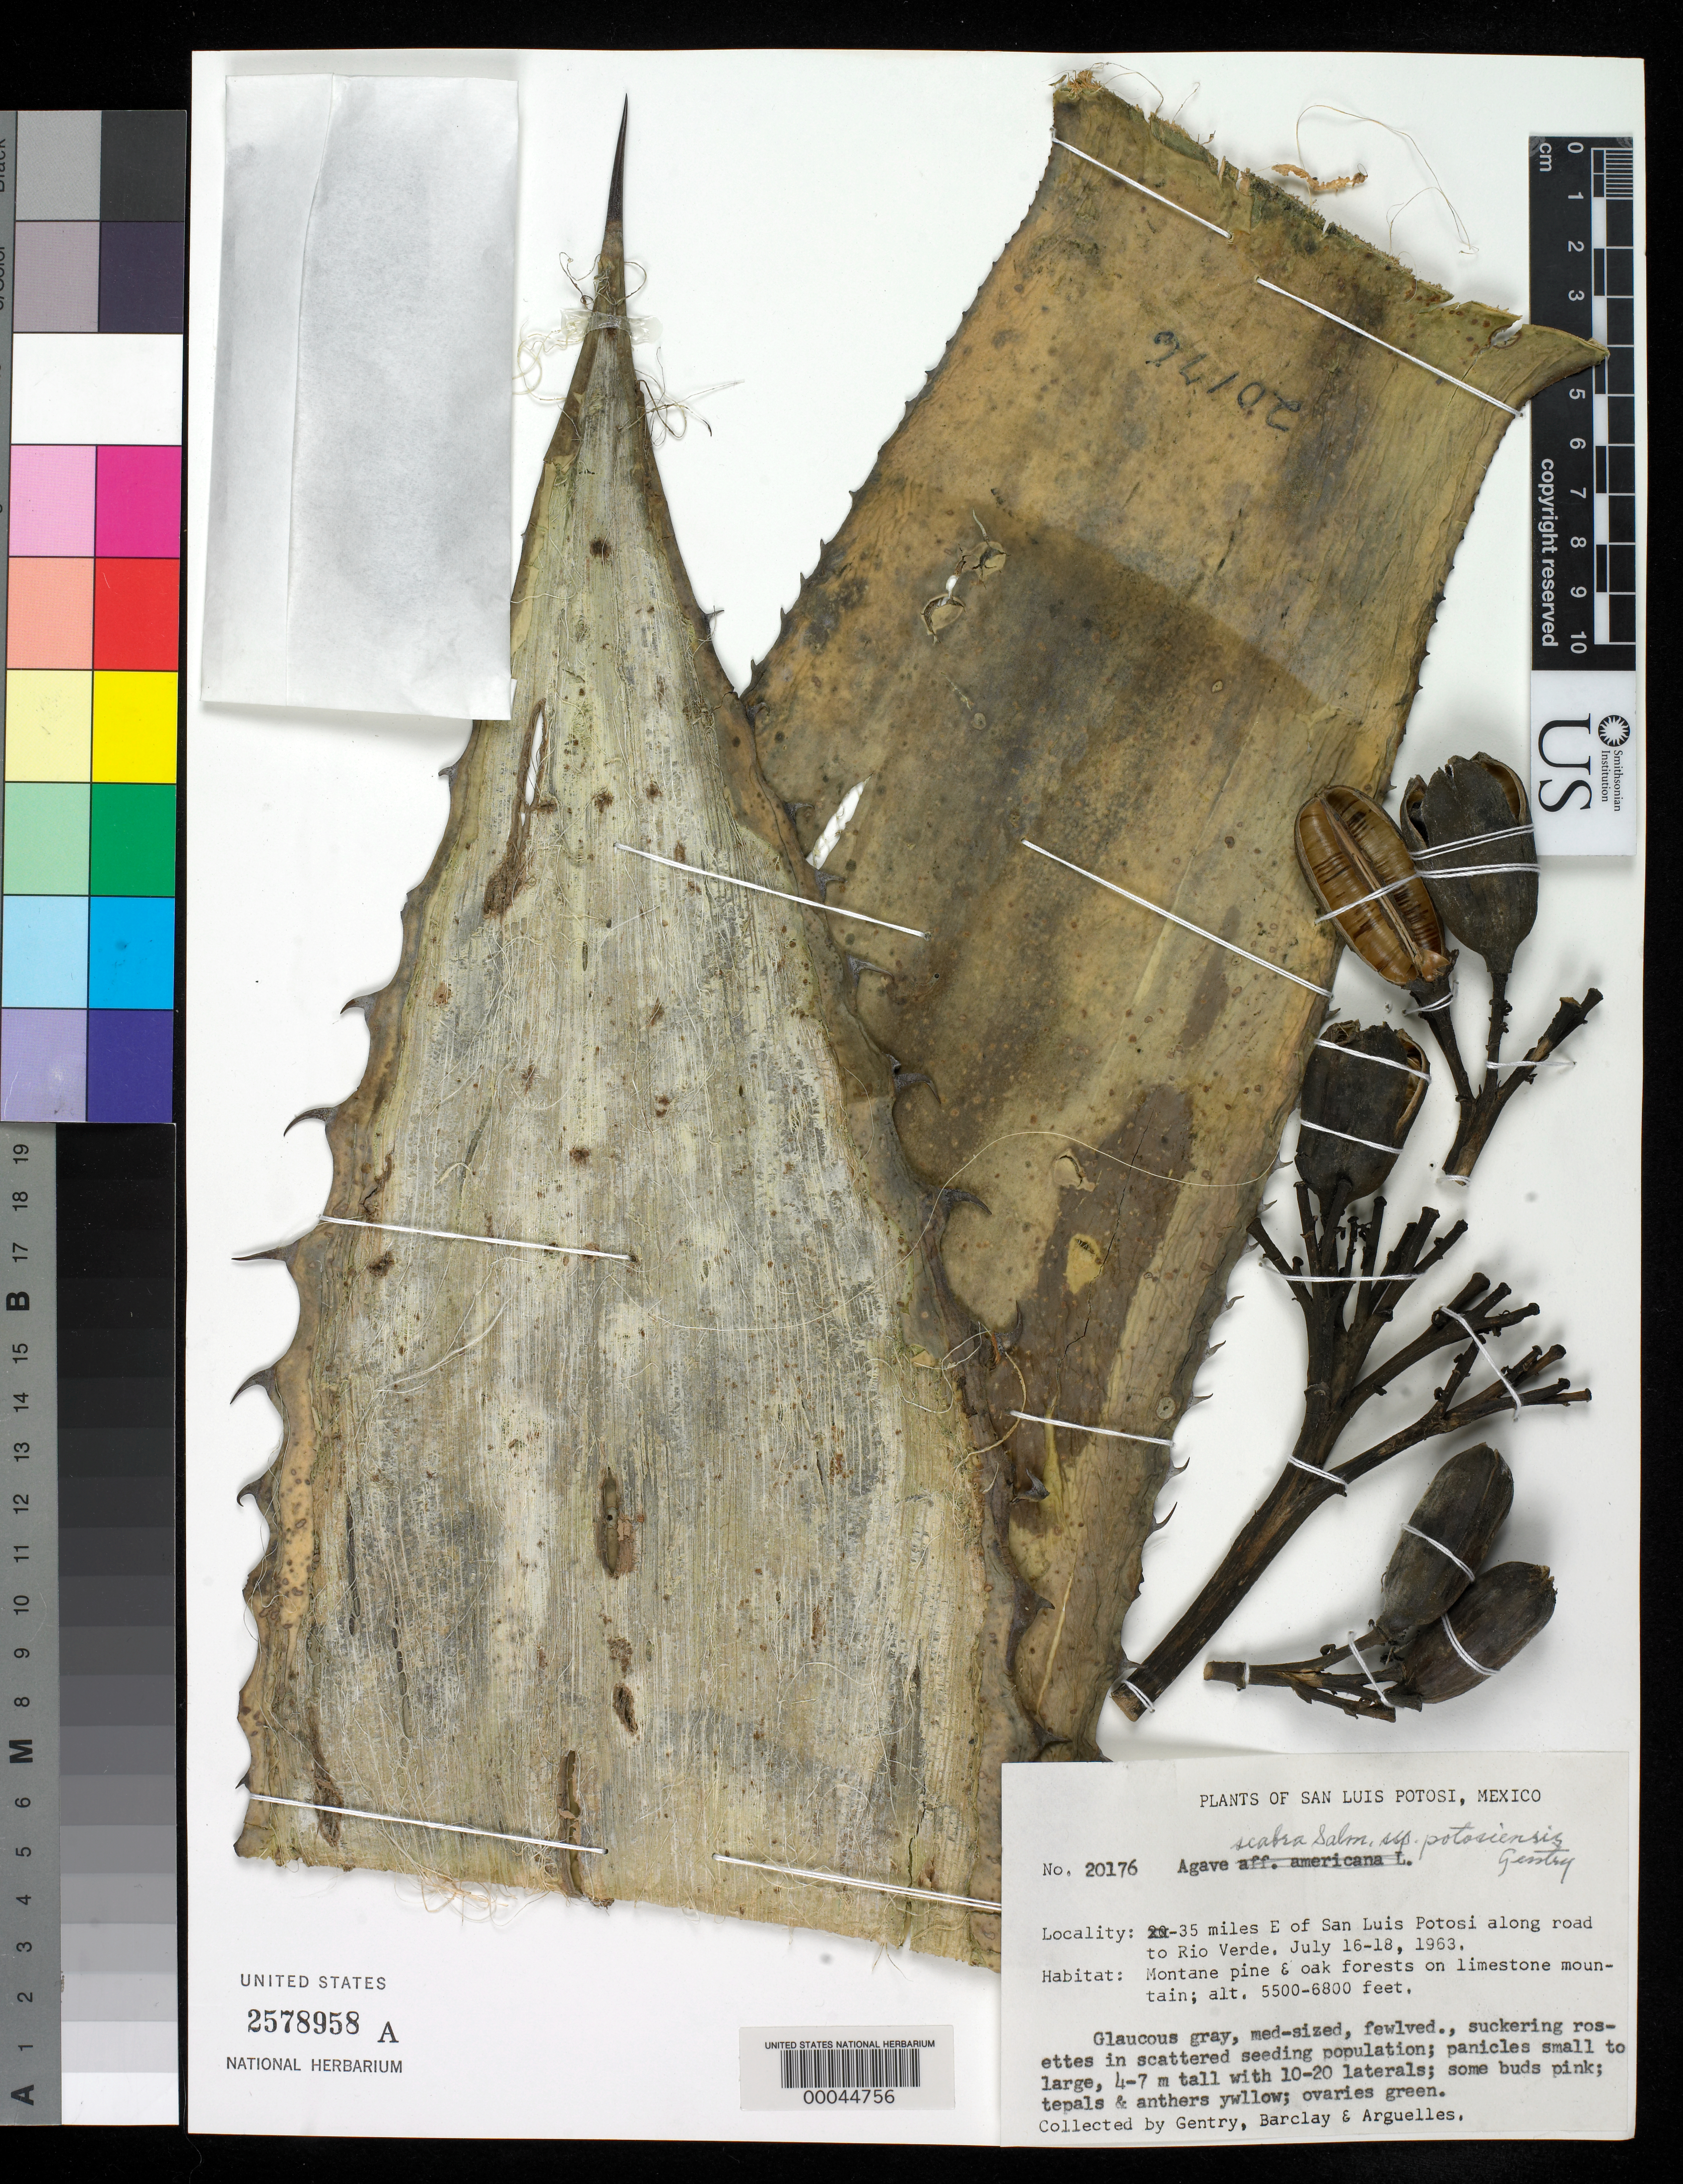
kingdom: Plantae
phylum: Tracheophyta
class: Liliopsida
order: Asparagales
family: Asparagaceae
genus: Agave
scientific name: Agave scabra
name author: Salm-Dyck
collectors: H. S. Gentry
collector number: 20176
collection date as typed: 16 Jul 1963 to 18 Jul 1963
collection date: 1963-07-16/1963-07-18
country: Mexico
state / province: San Luis Potosí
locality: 35 mi E of San Luis Potosi along road to Rio Verde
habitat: Montane pine & oak forests on limestone mountain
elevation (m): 1676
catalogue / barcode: US 2578958A